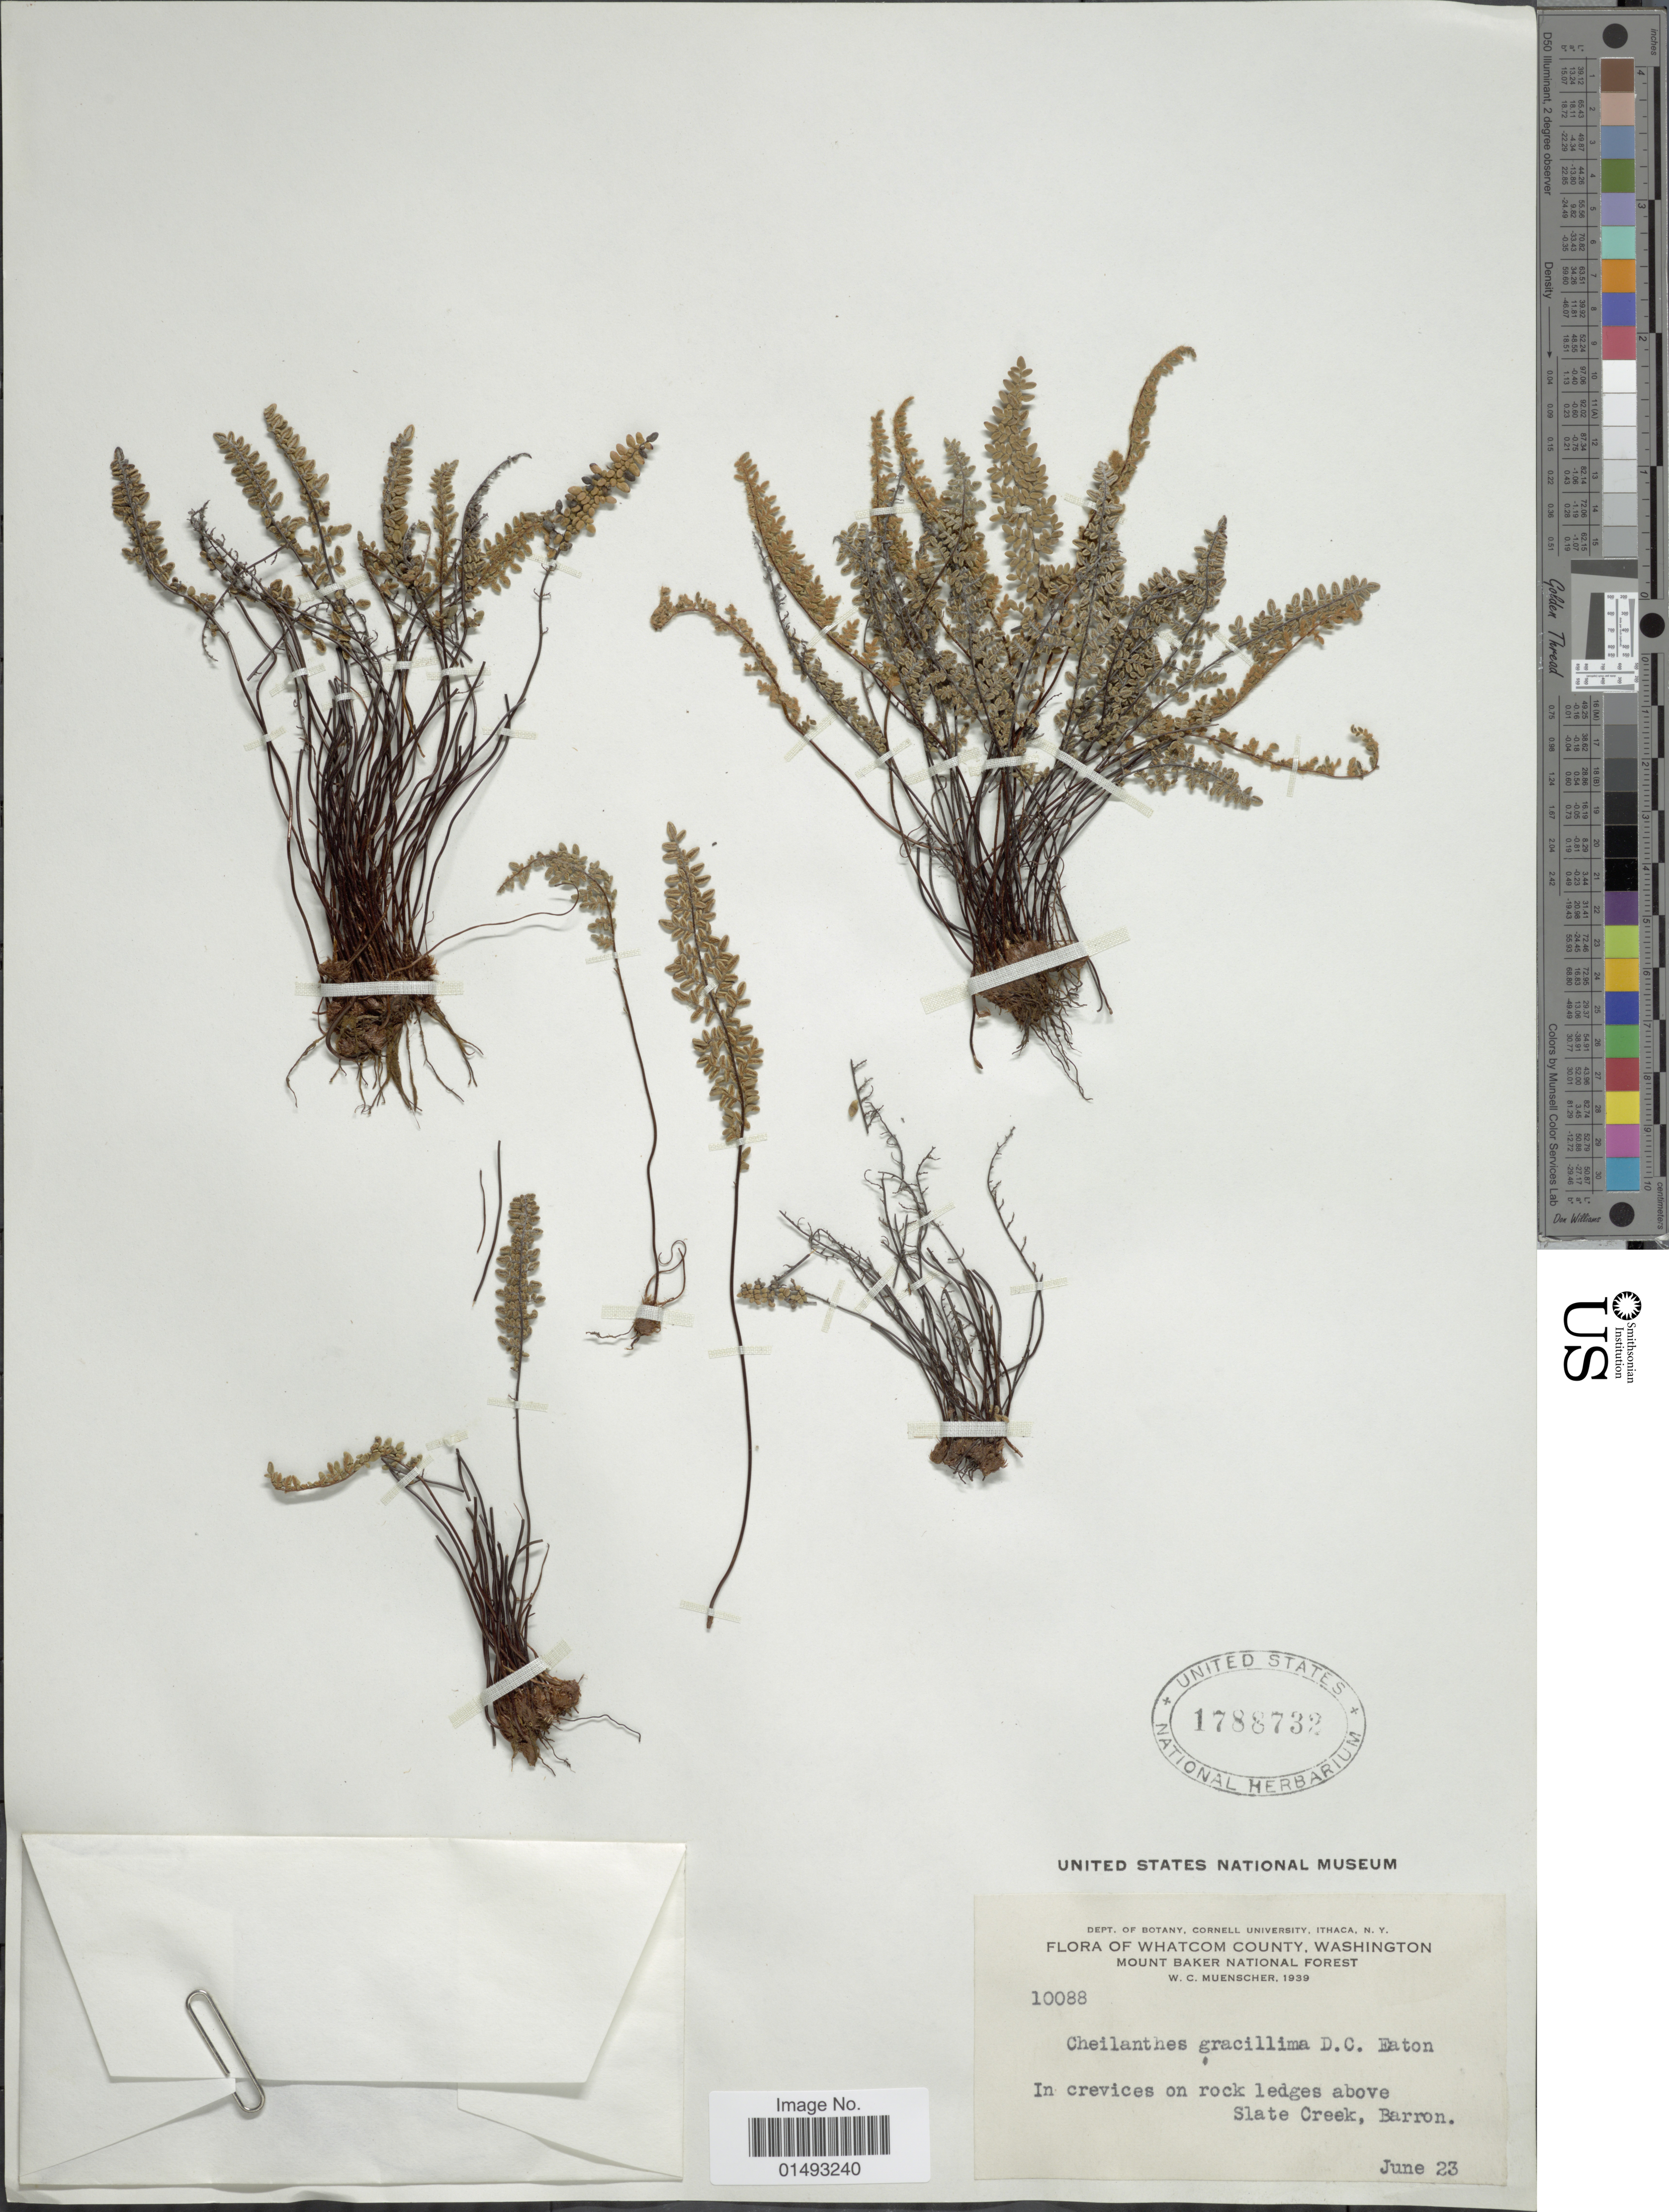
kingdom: Plantae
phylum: Tracheophyta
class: Polypodiopsida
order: Polypodiales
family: Pteridaceae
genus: Myriopteris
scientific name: Myriopteris gracillima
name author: (D.C. Eaton) J. Sm.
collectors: W. Muenscher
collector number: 10088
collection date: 1939-06-23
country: United States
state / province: Washington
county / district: Whatcom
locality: Whatcom County, In crevices on rock ledges above Slate Creek, Barron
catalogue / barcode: US 1788732